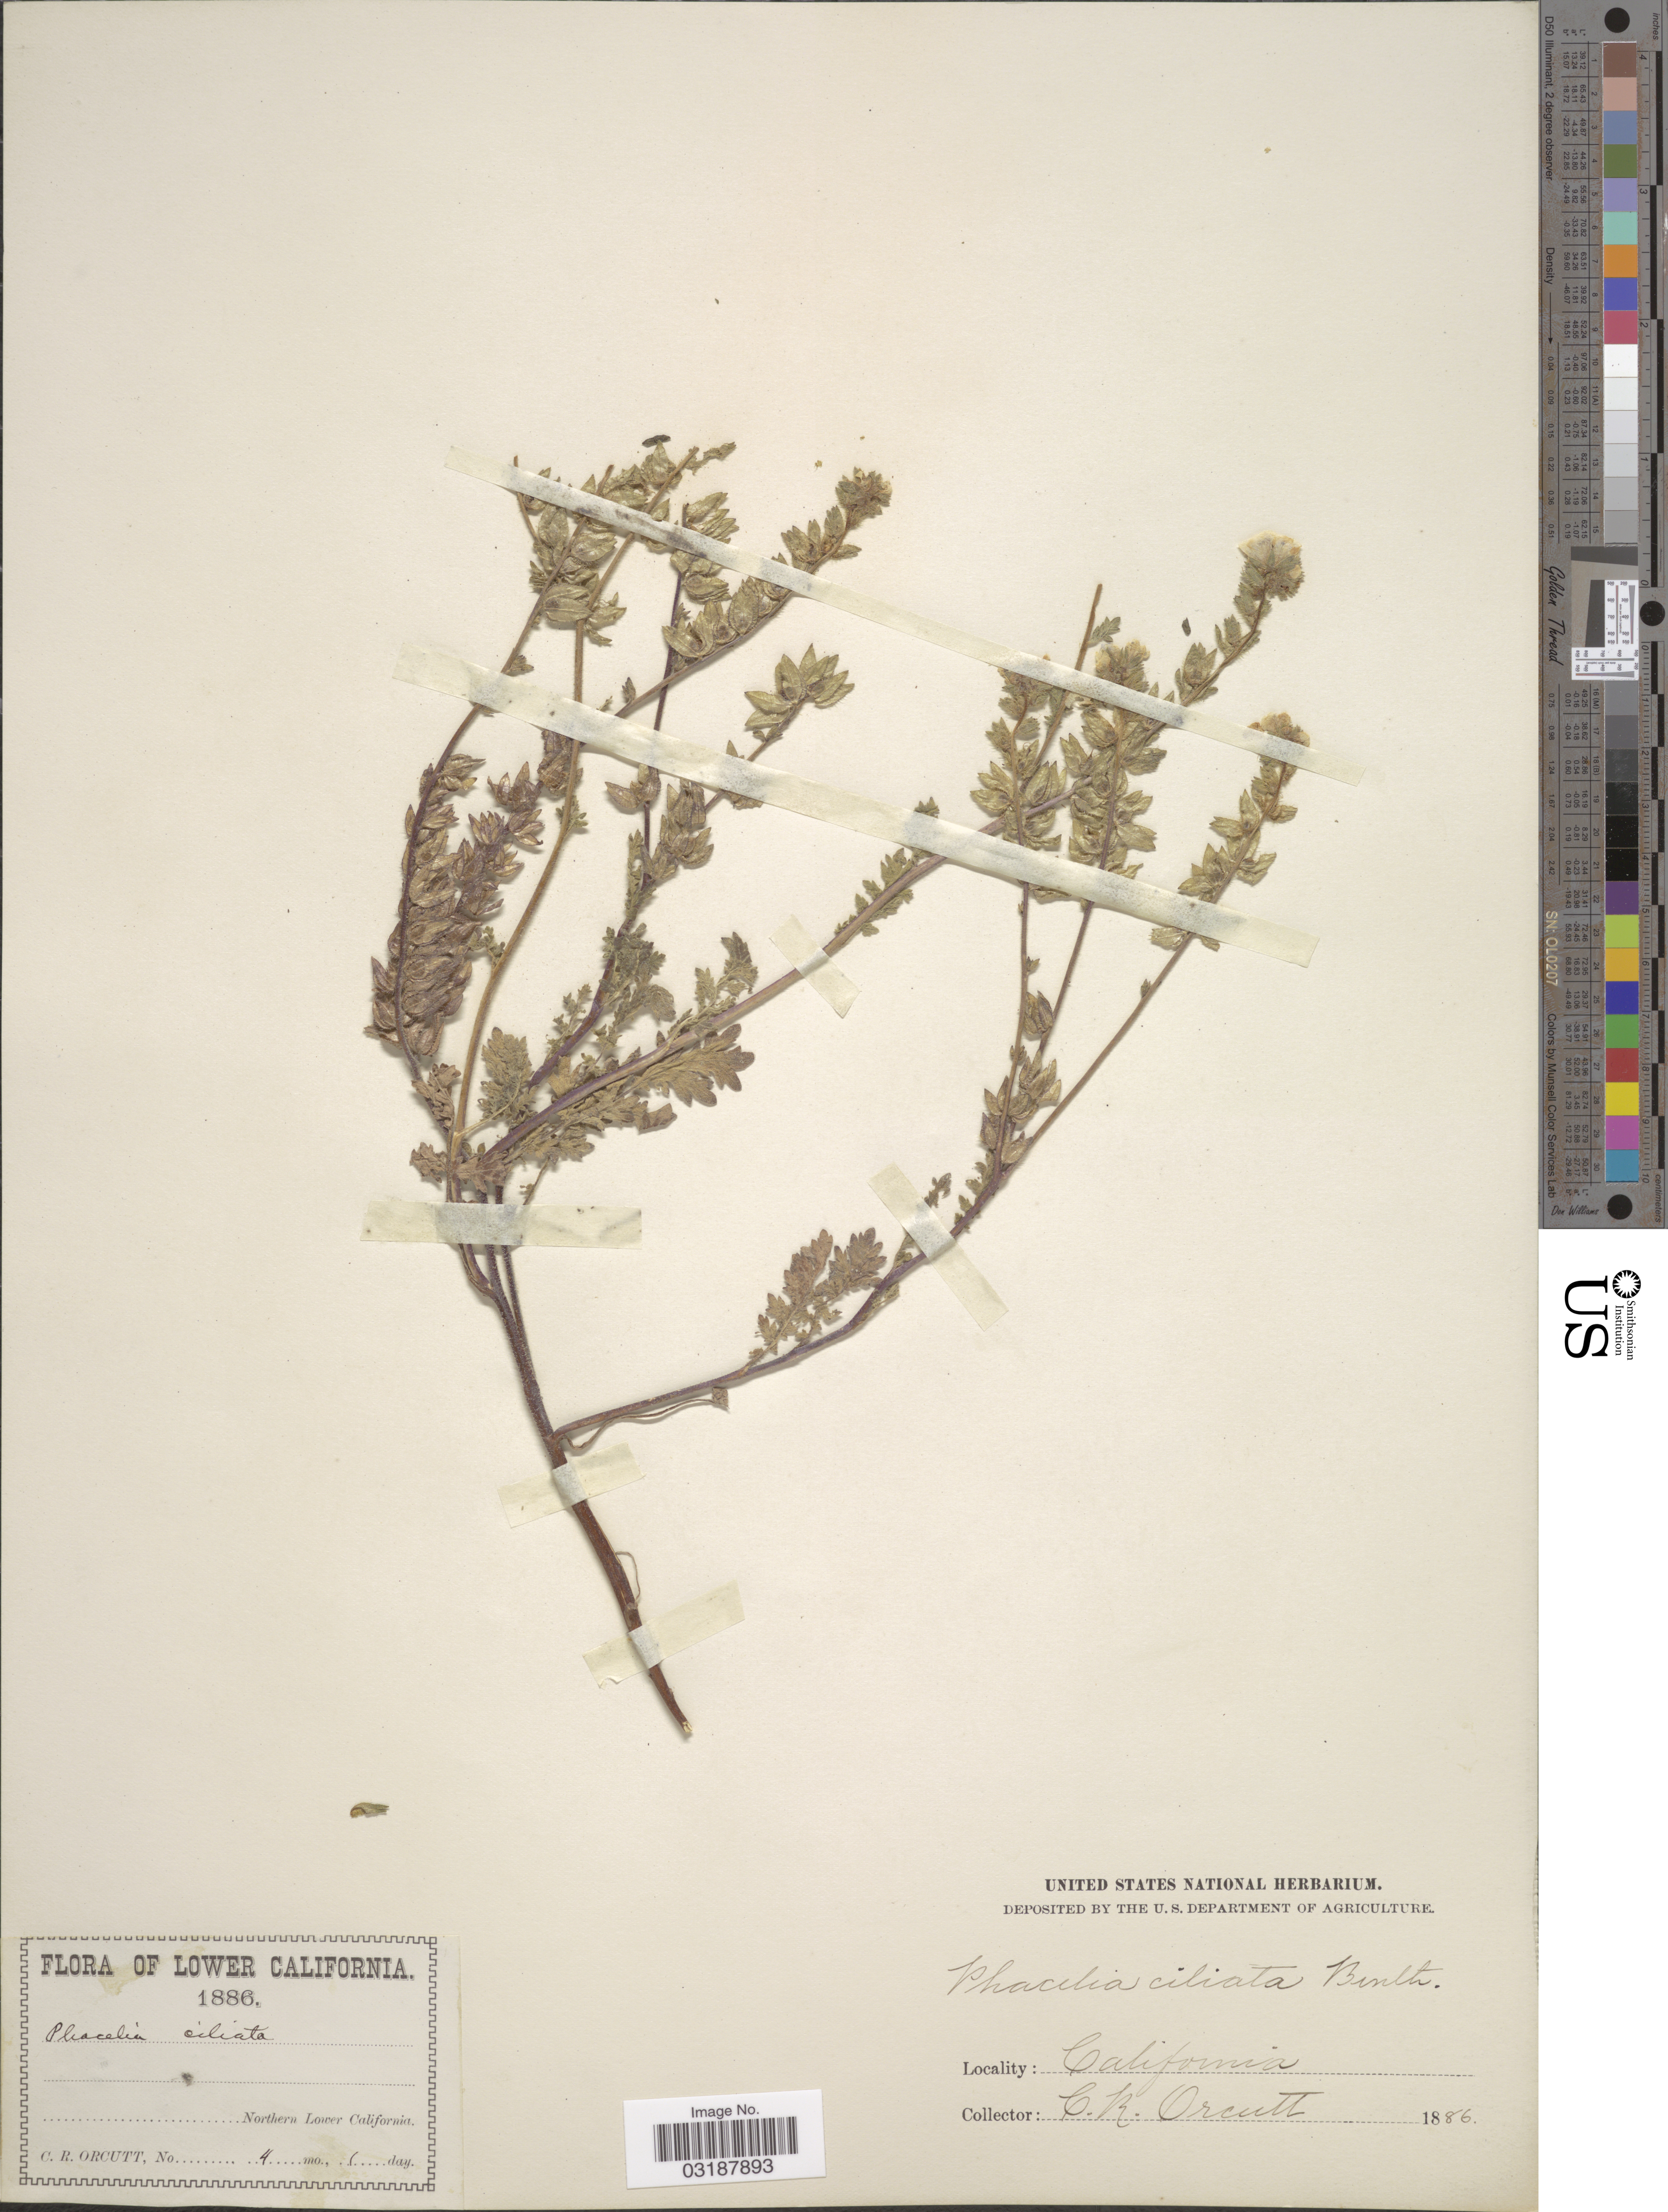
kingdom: Plantae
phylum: Tracheophyta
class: Magnoliopsida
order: Boraginales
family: Hydrophyllaceae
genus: Phacelia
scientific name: Phacelia ciliata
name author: Benth.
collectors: C. R. Orcutt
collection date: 1886-04-01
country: Mexico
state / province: Baja California Norte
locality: Lower California. Northern Lower California.